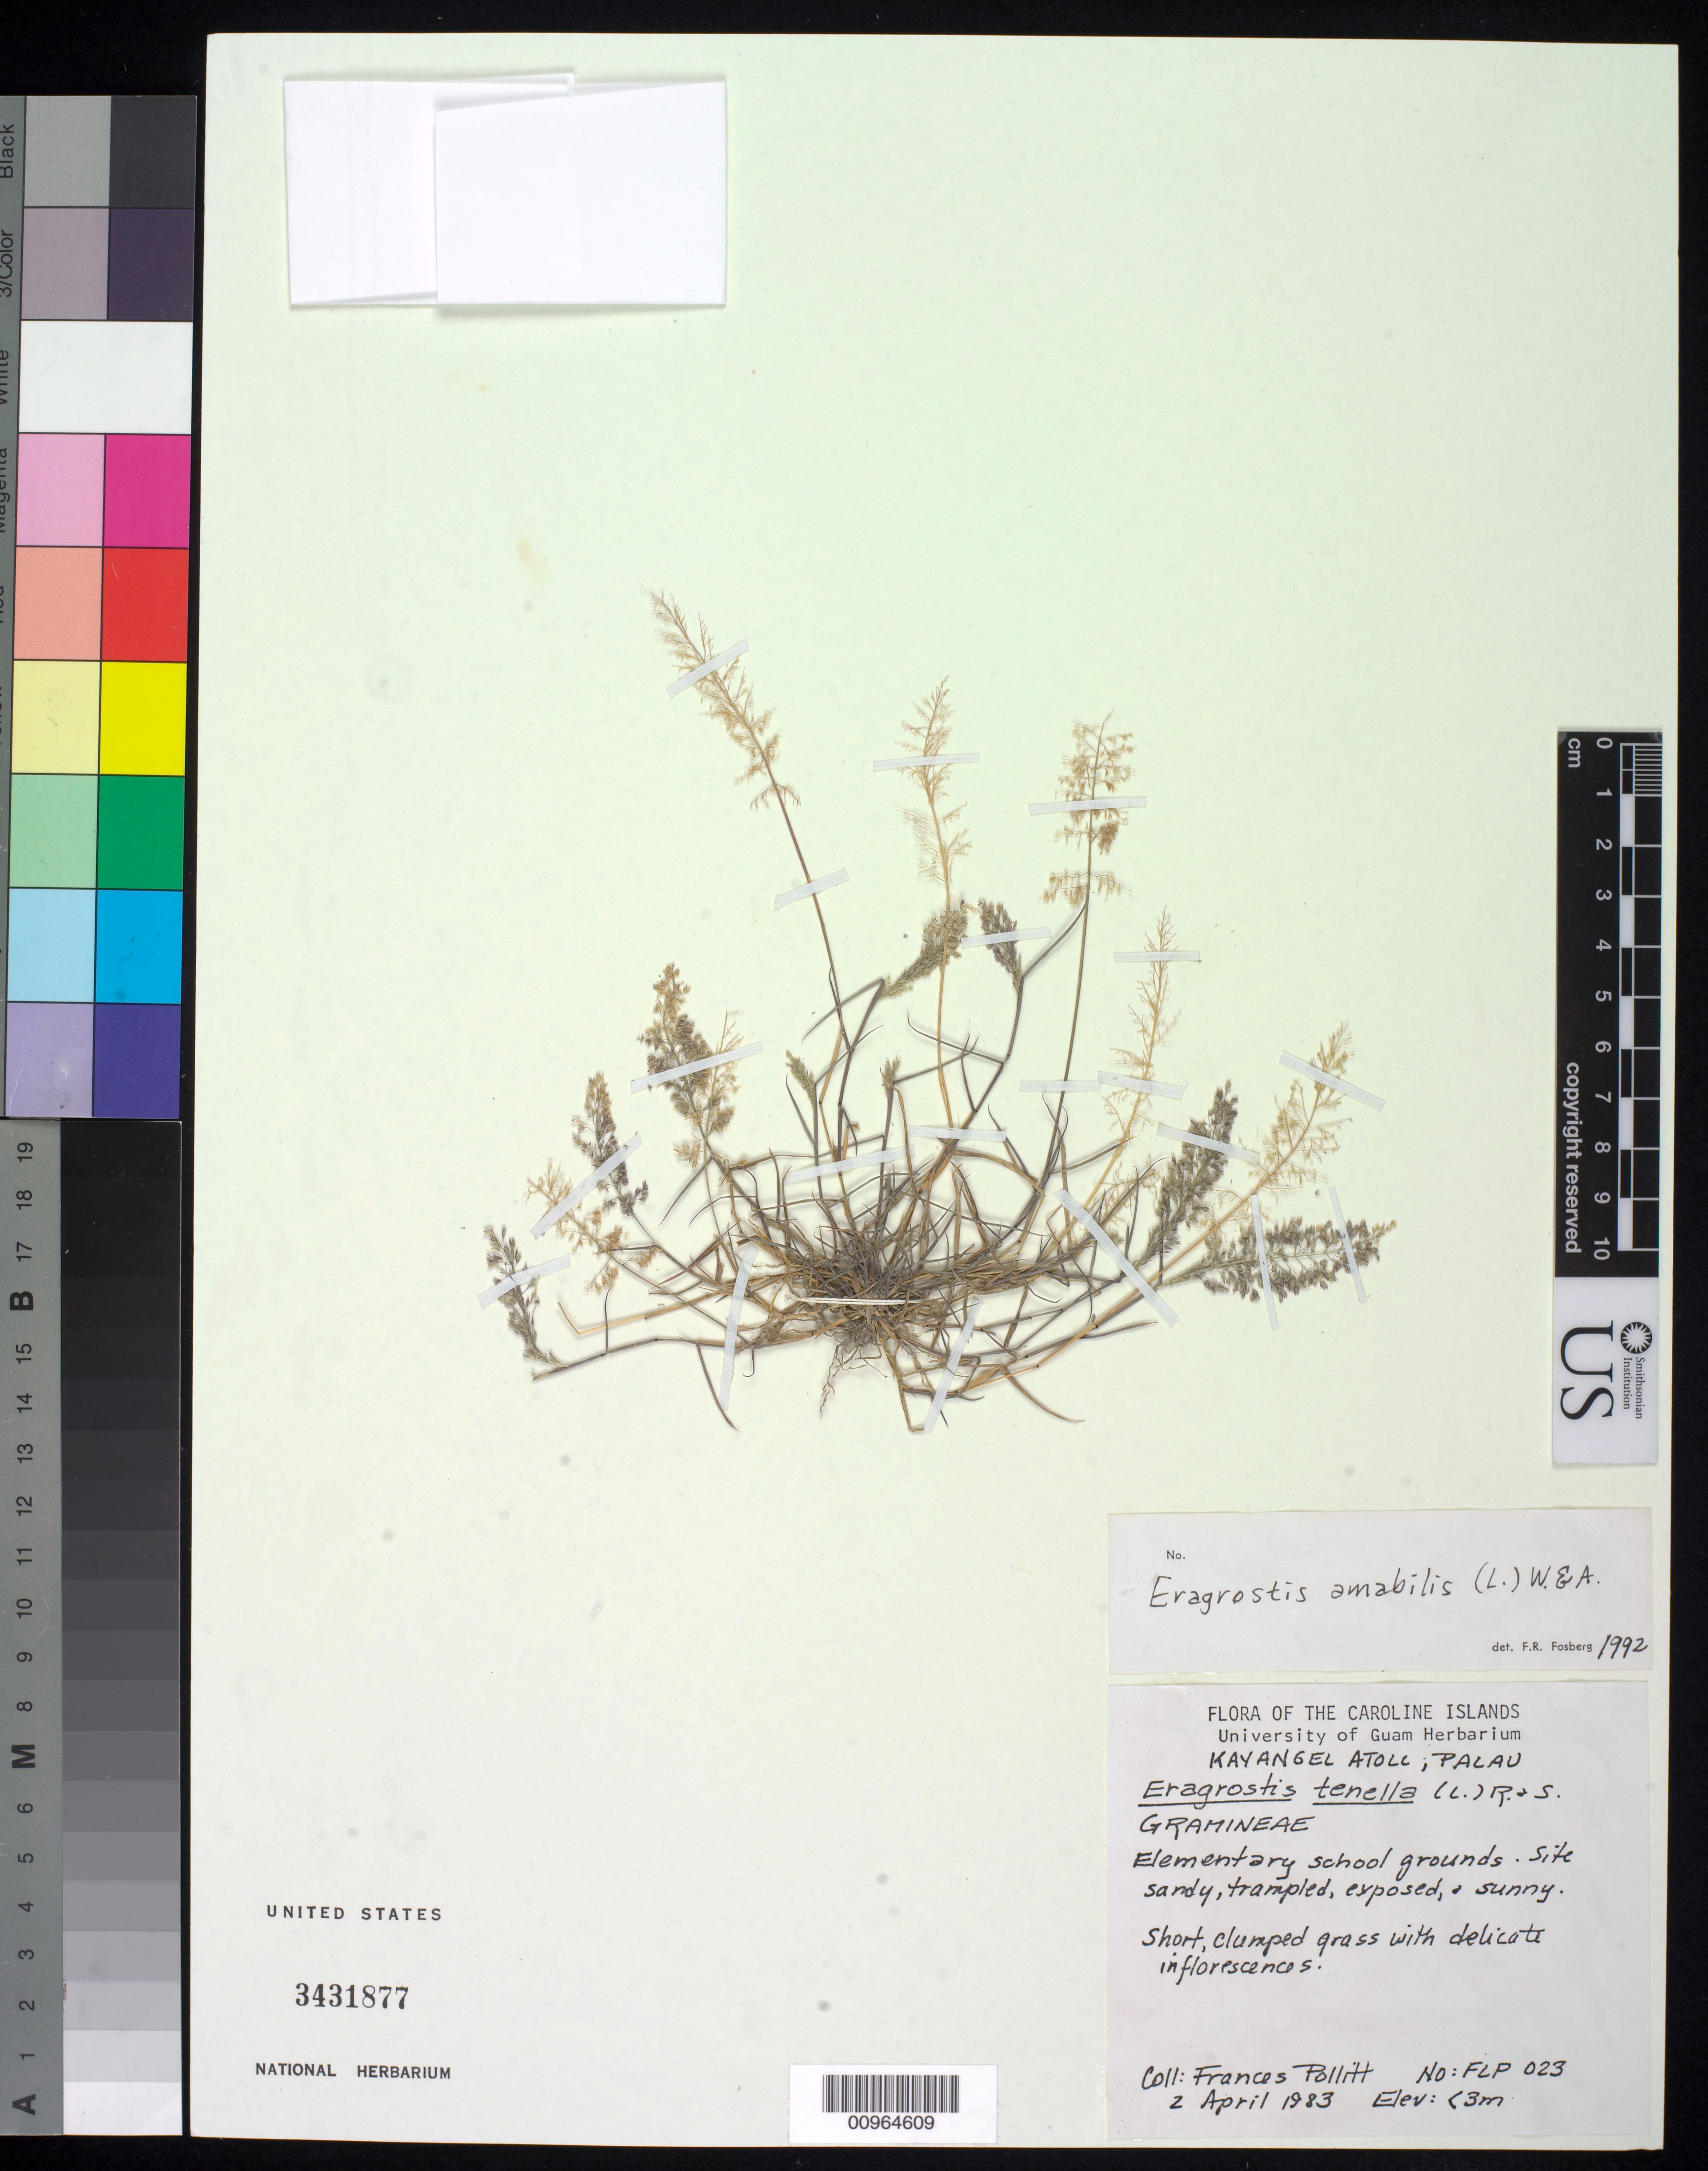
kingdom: Plantae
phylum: Tracheophyta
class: Liliopsida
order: Poales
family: Poaceae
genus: Eragrostis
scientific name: Eragrostis tenella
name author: (L.) P. Beauv. ex Roem. & Schult.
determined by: Wagner, W. L., (BOT), Smithsonian Institution - National Museum of Natural History (UNITED STATES)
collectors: F. Pollitt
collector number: FLP 023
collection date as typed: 02 Apr 1983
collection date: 1983-04-02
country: Palau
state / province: Kayangel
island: Ngcheangel [Kayangel] Atoll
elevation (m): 3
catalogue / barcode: US 3431877